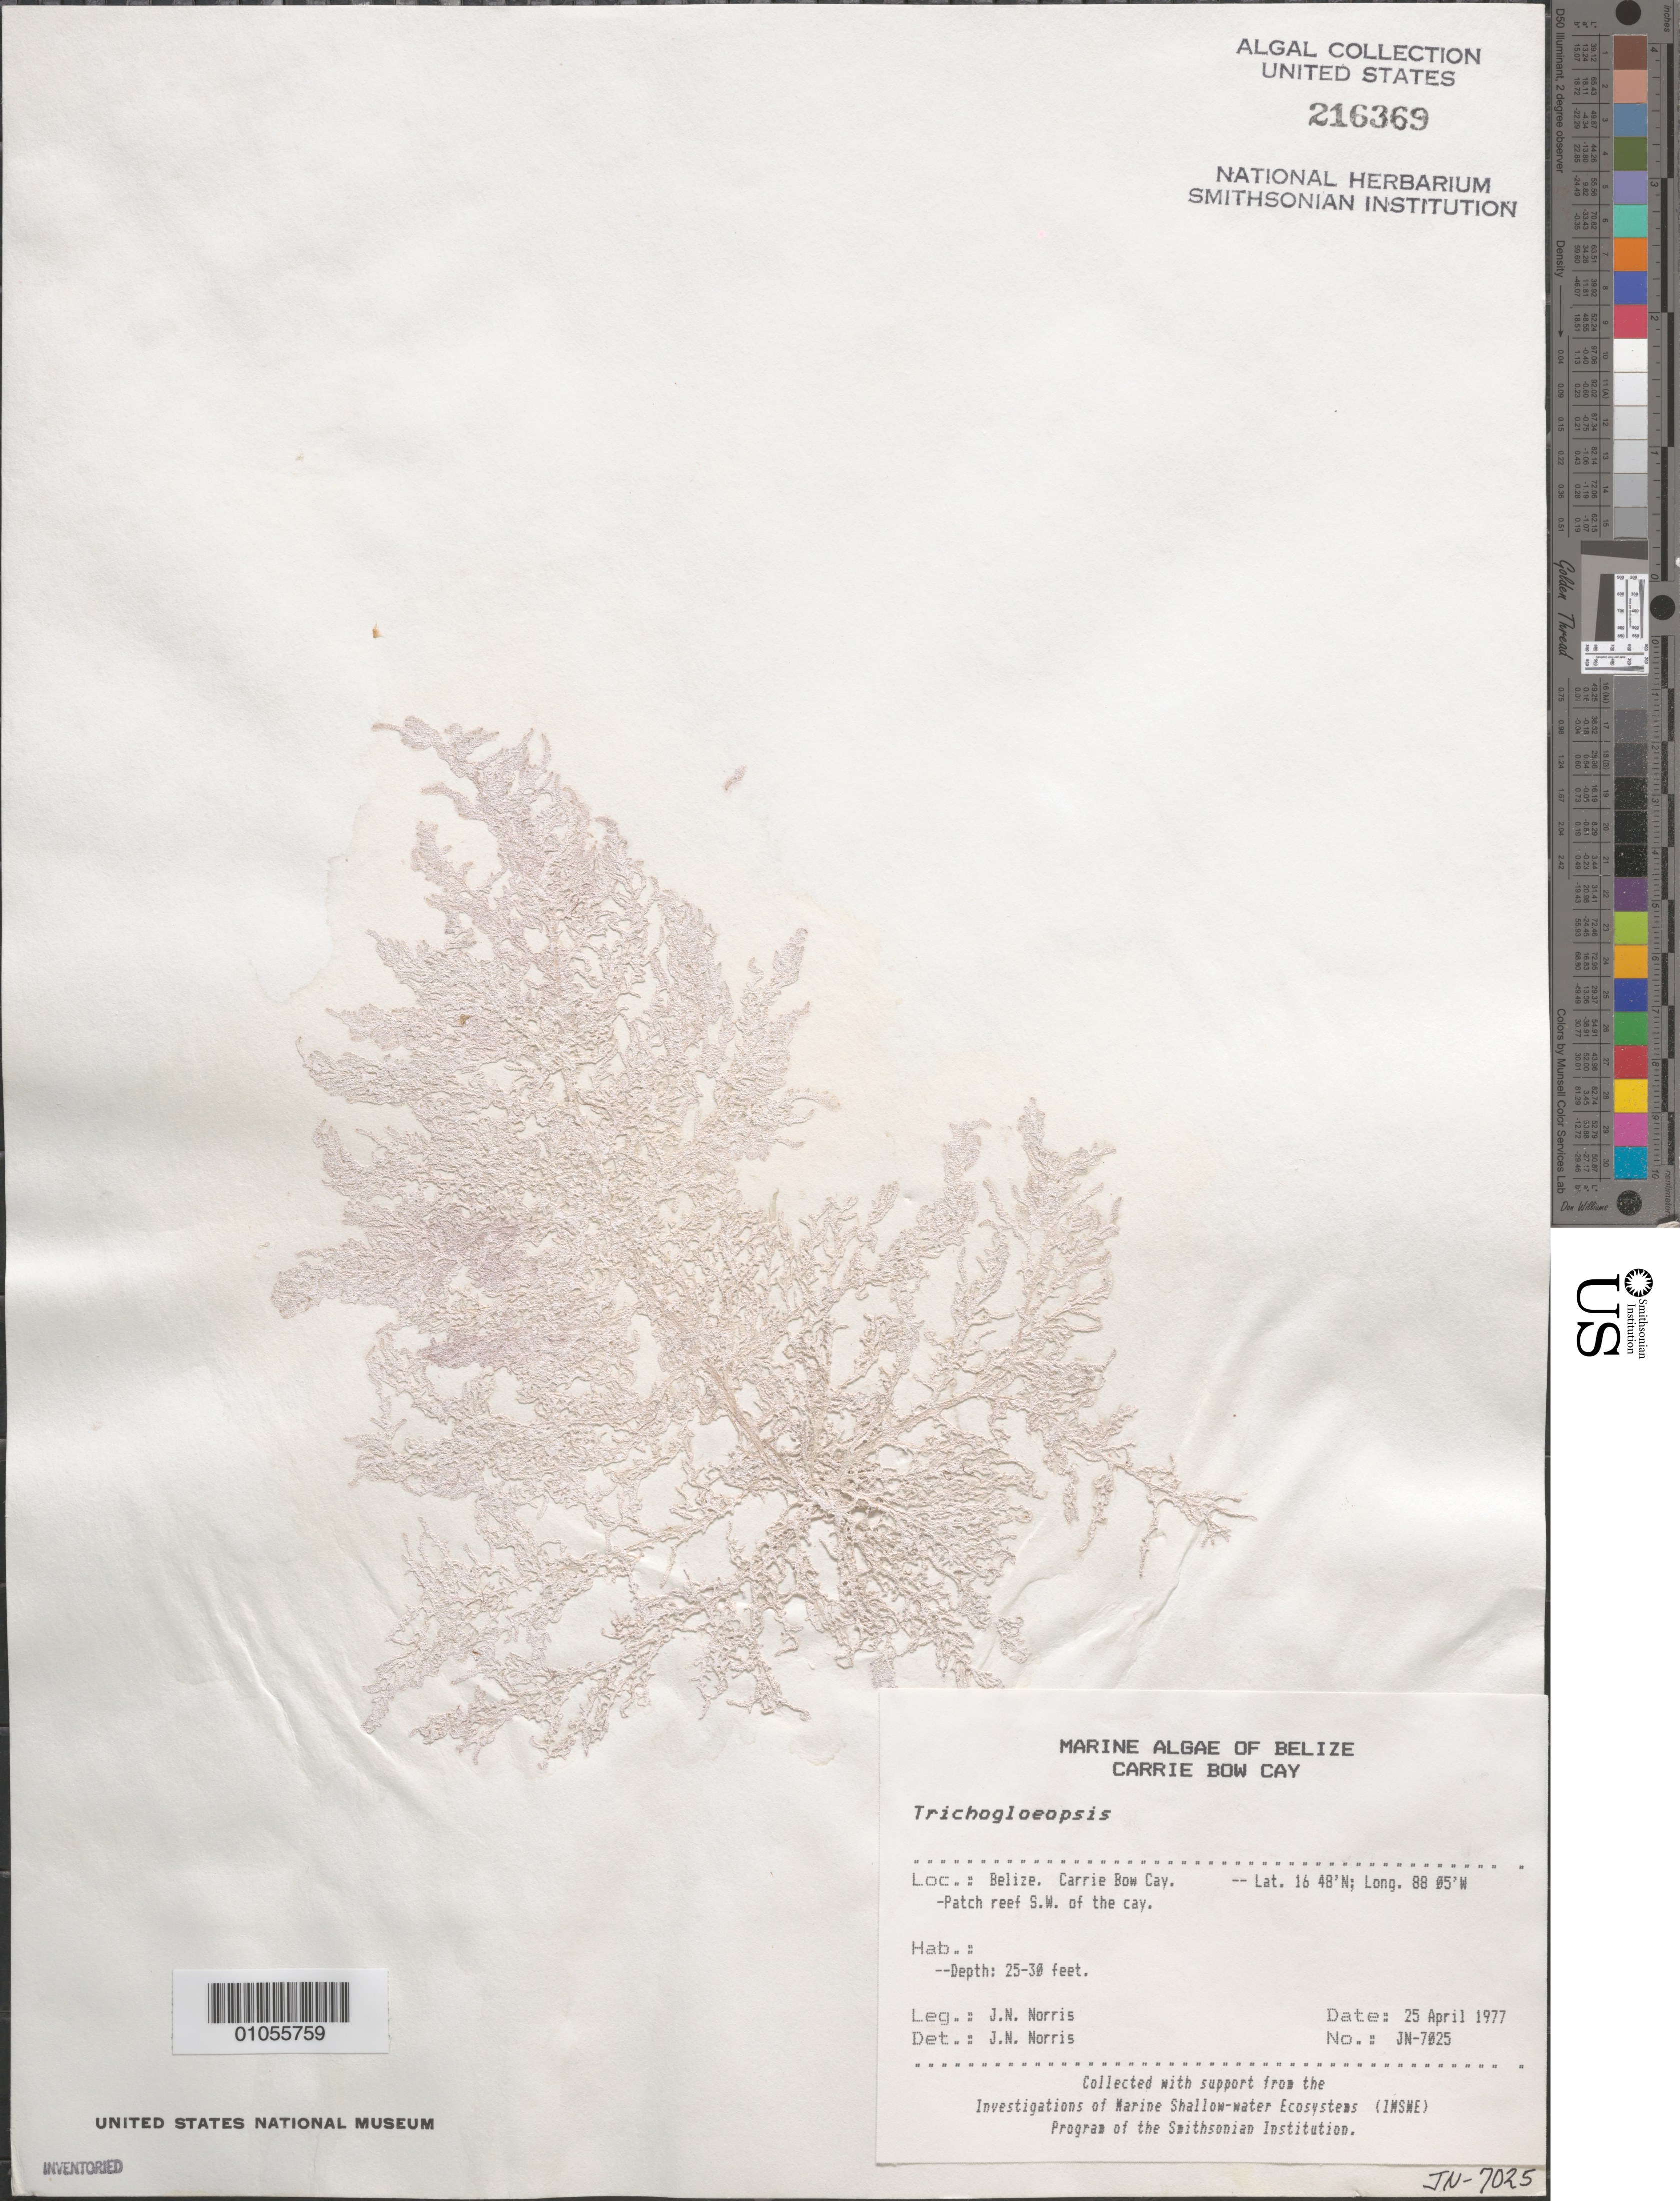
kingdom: Plantae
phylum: Rhodophyta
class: Florideophyceae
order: Nemaliales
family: Liagoraceae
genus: Trichogloeopsis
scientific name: Trichogloeopsis sp.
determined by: Norris, James N.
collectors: J. N. Norris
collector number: JN-7025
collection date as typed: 25 Apr 1977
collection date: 1977-04-25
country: Belize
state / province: Stann Creek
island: Carrie Bow Cay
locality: Patch reef southwest of Carrie Bow Cay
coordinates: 16 48'N, 88 05'W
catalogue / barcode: US 216369